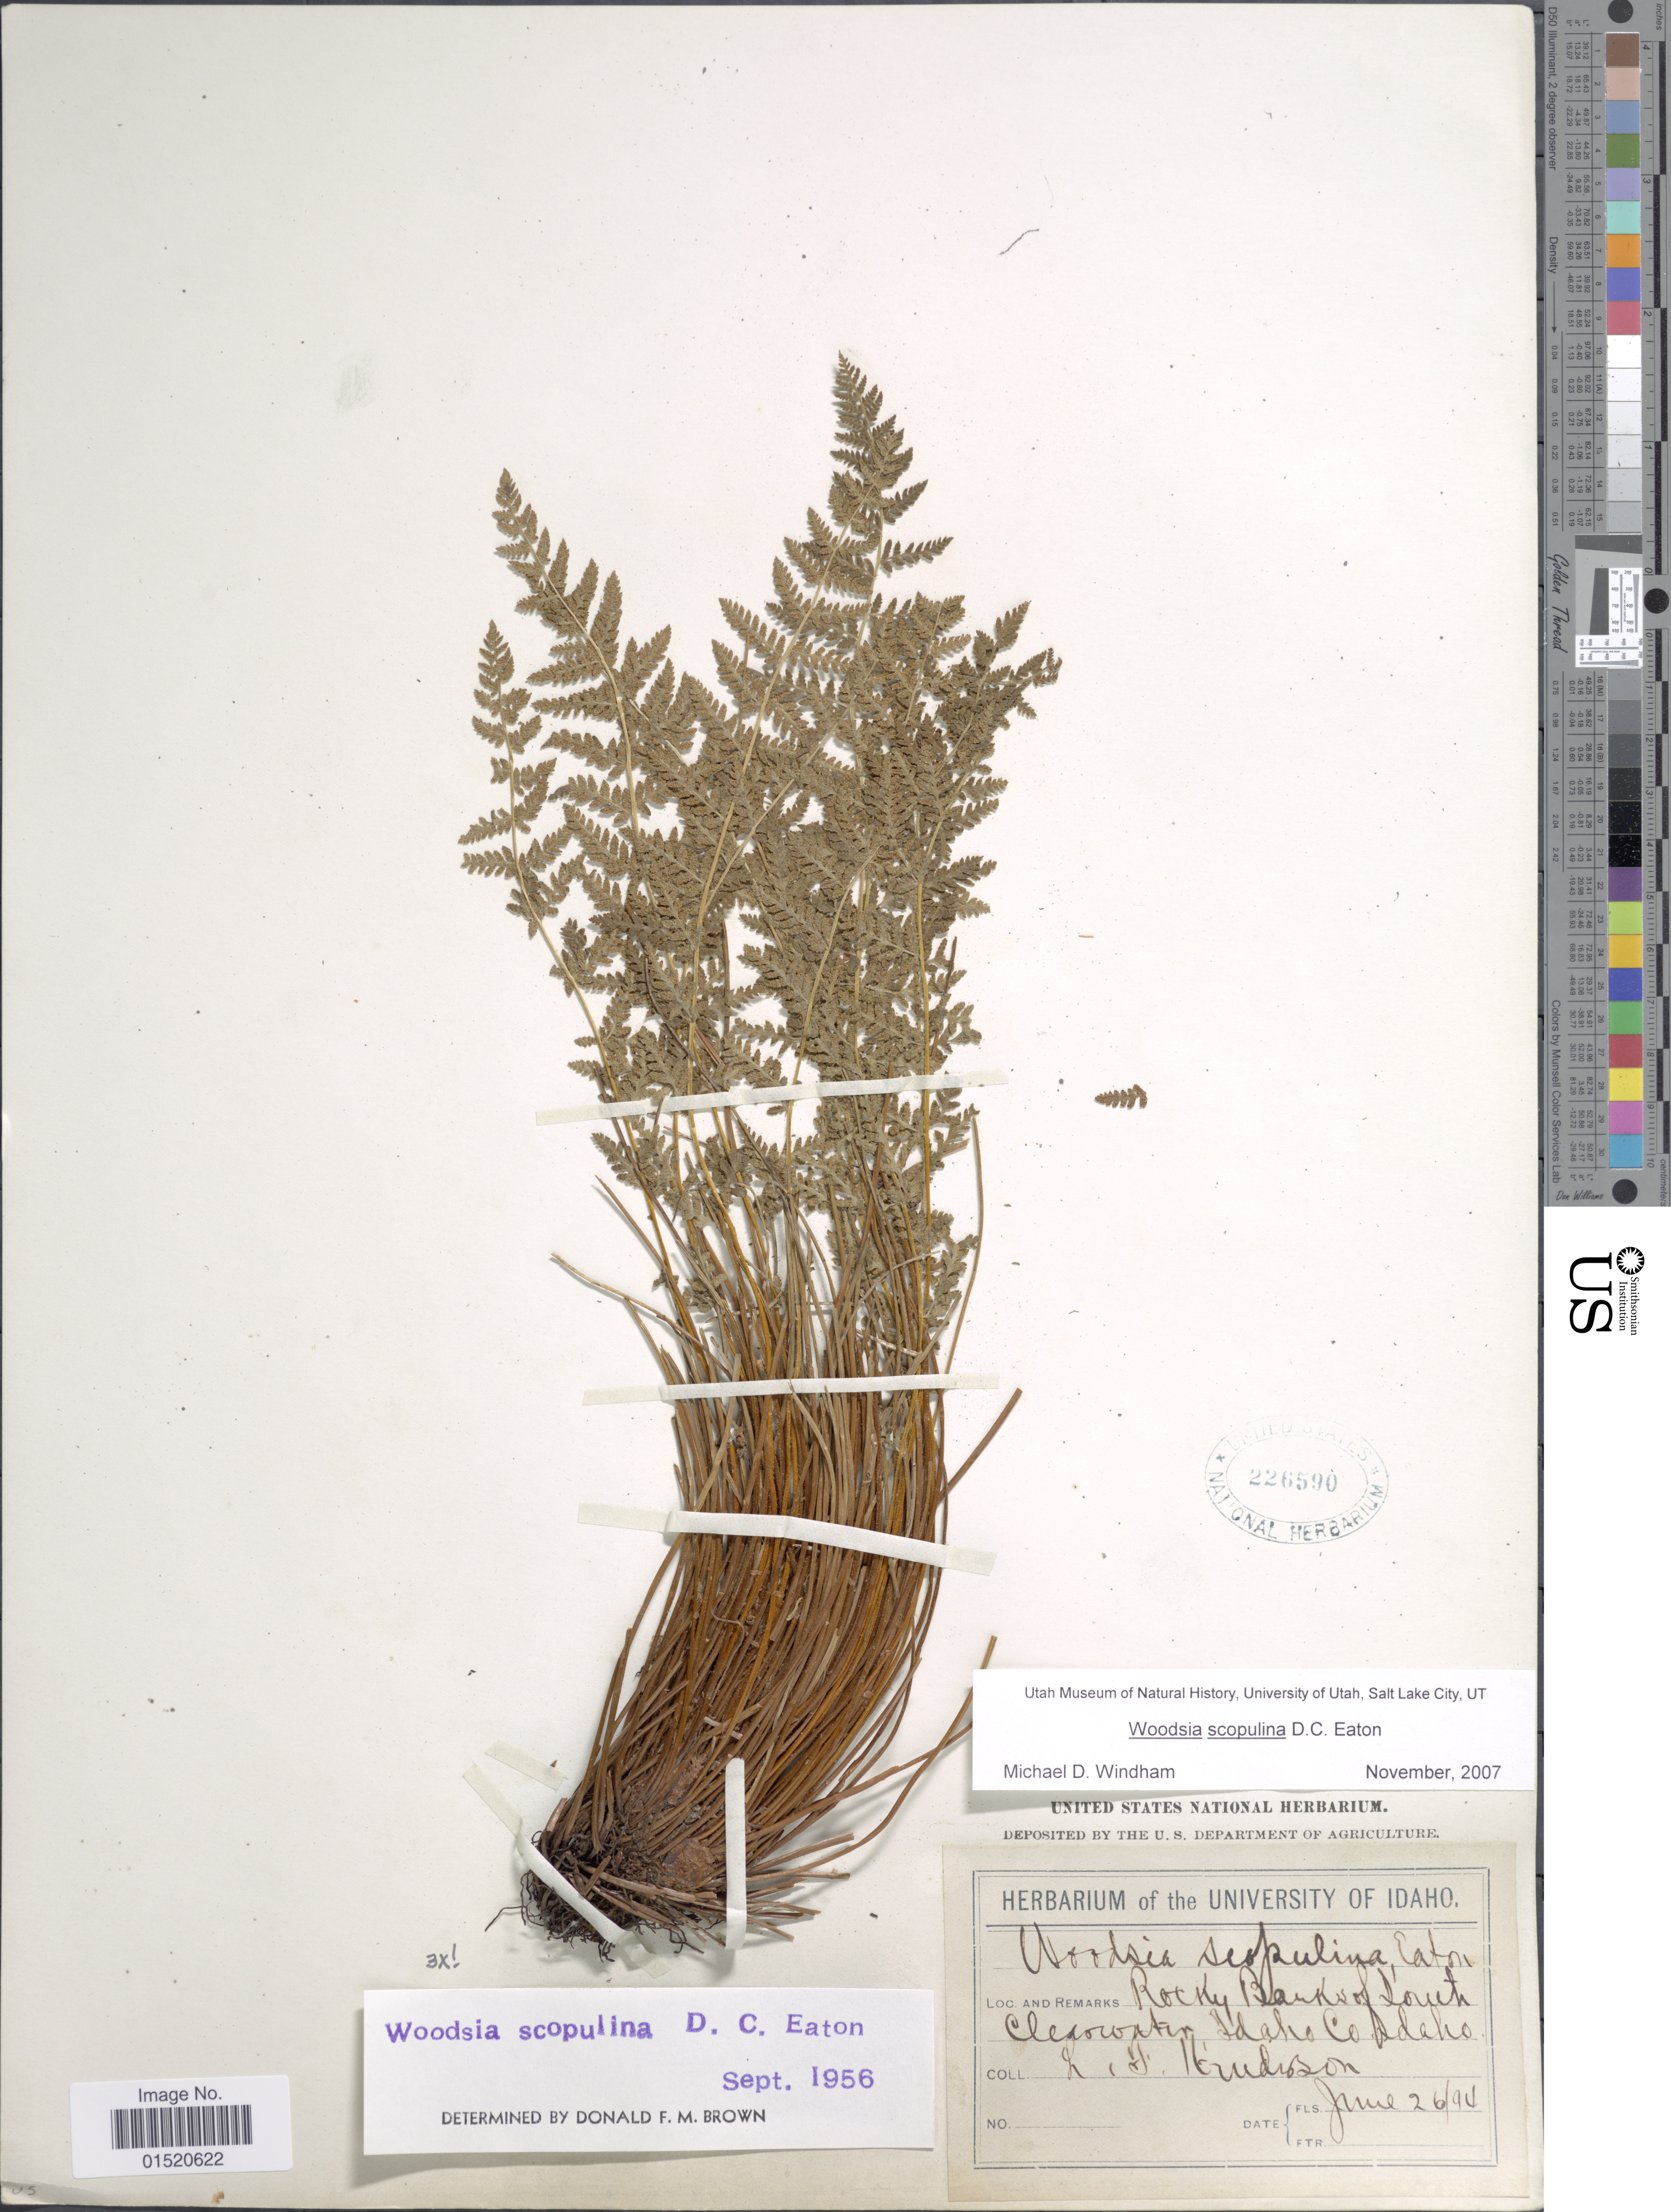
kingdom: Plantae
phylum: Tracheophyta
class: Polypodiopsida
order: Polypodiales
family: Woodsiaceae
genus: Woodsia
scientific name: Woodsia scopulina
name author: D.C. Eaton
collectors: L. F. Hudson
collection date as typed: Transcribed d/m/y: 26/6/94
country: United States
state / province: Idaho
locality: Rocky Banks of South Clearwater Idaho Co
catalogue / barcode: US 226590